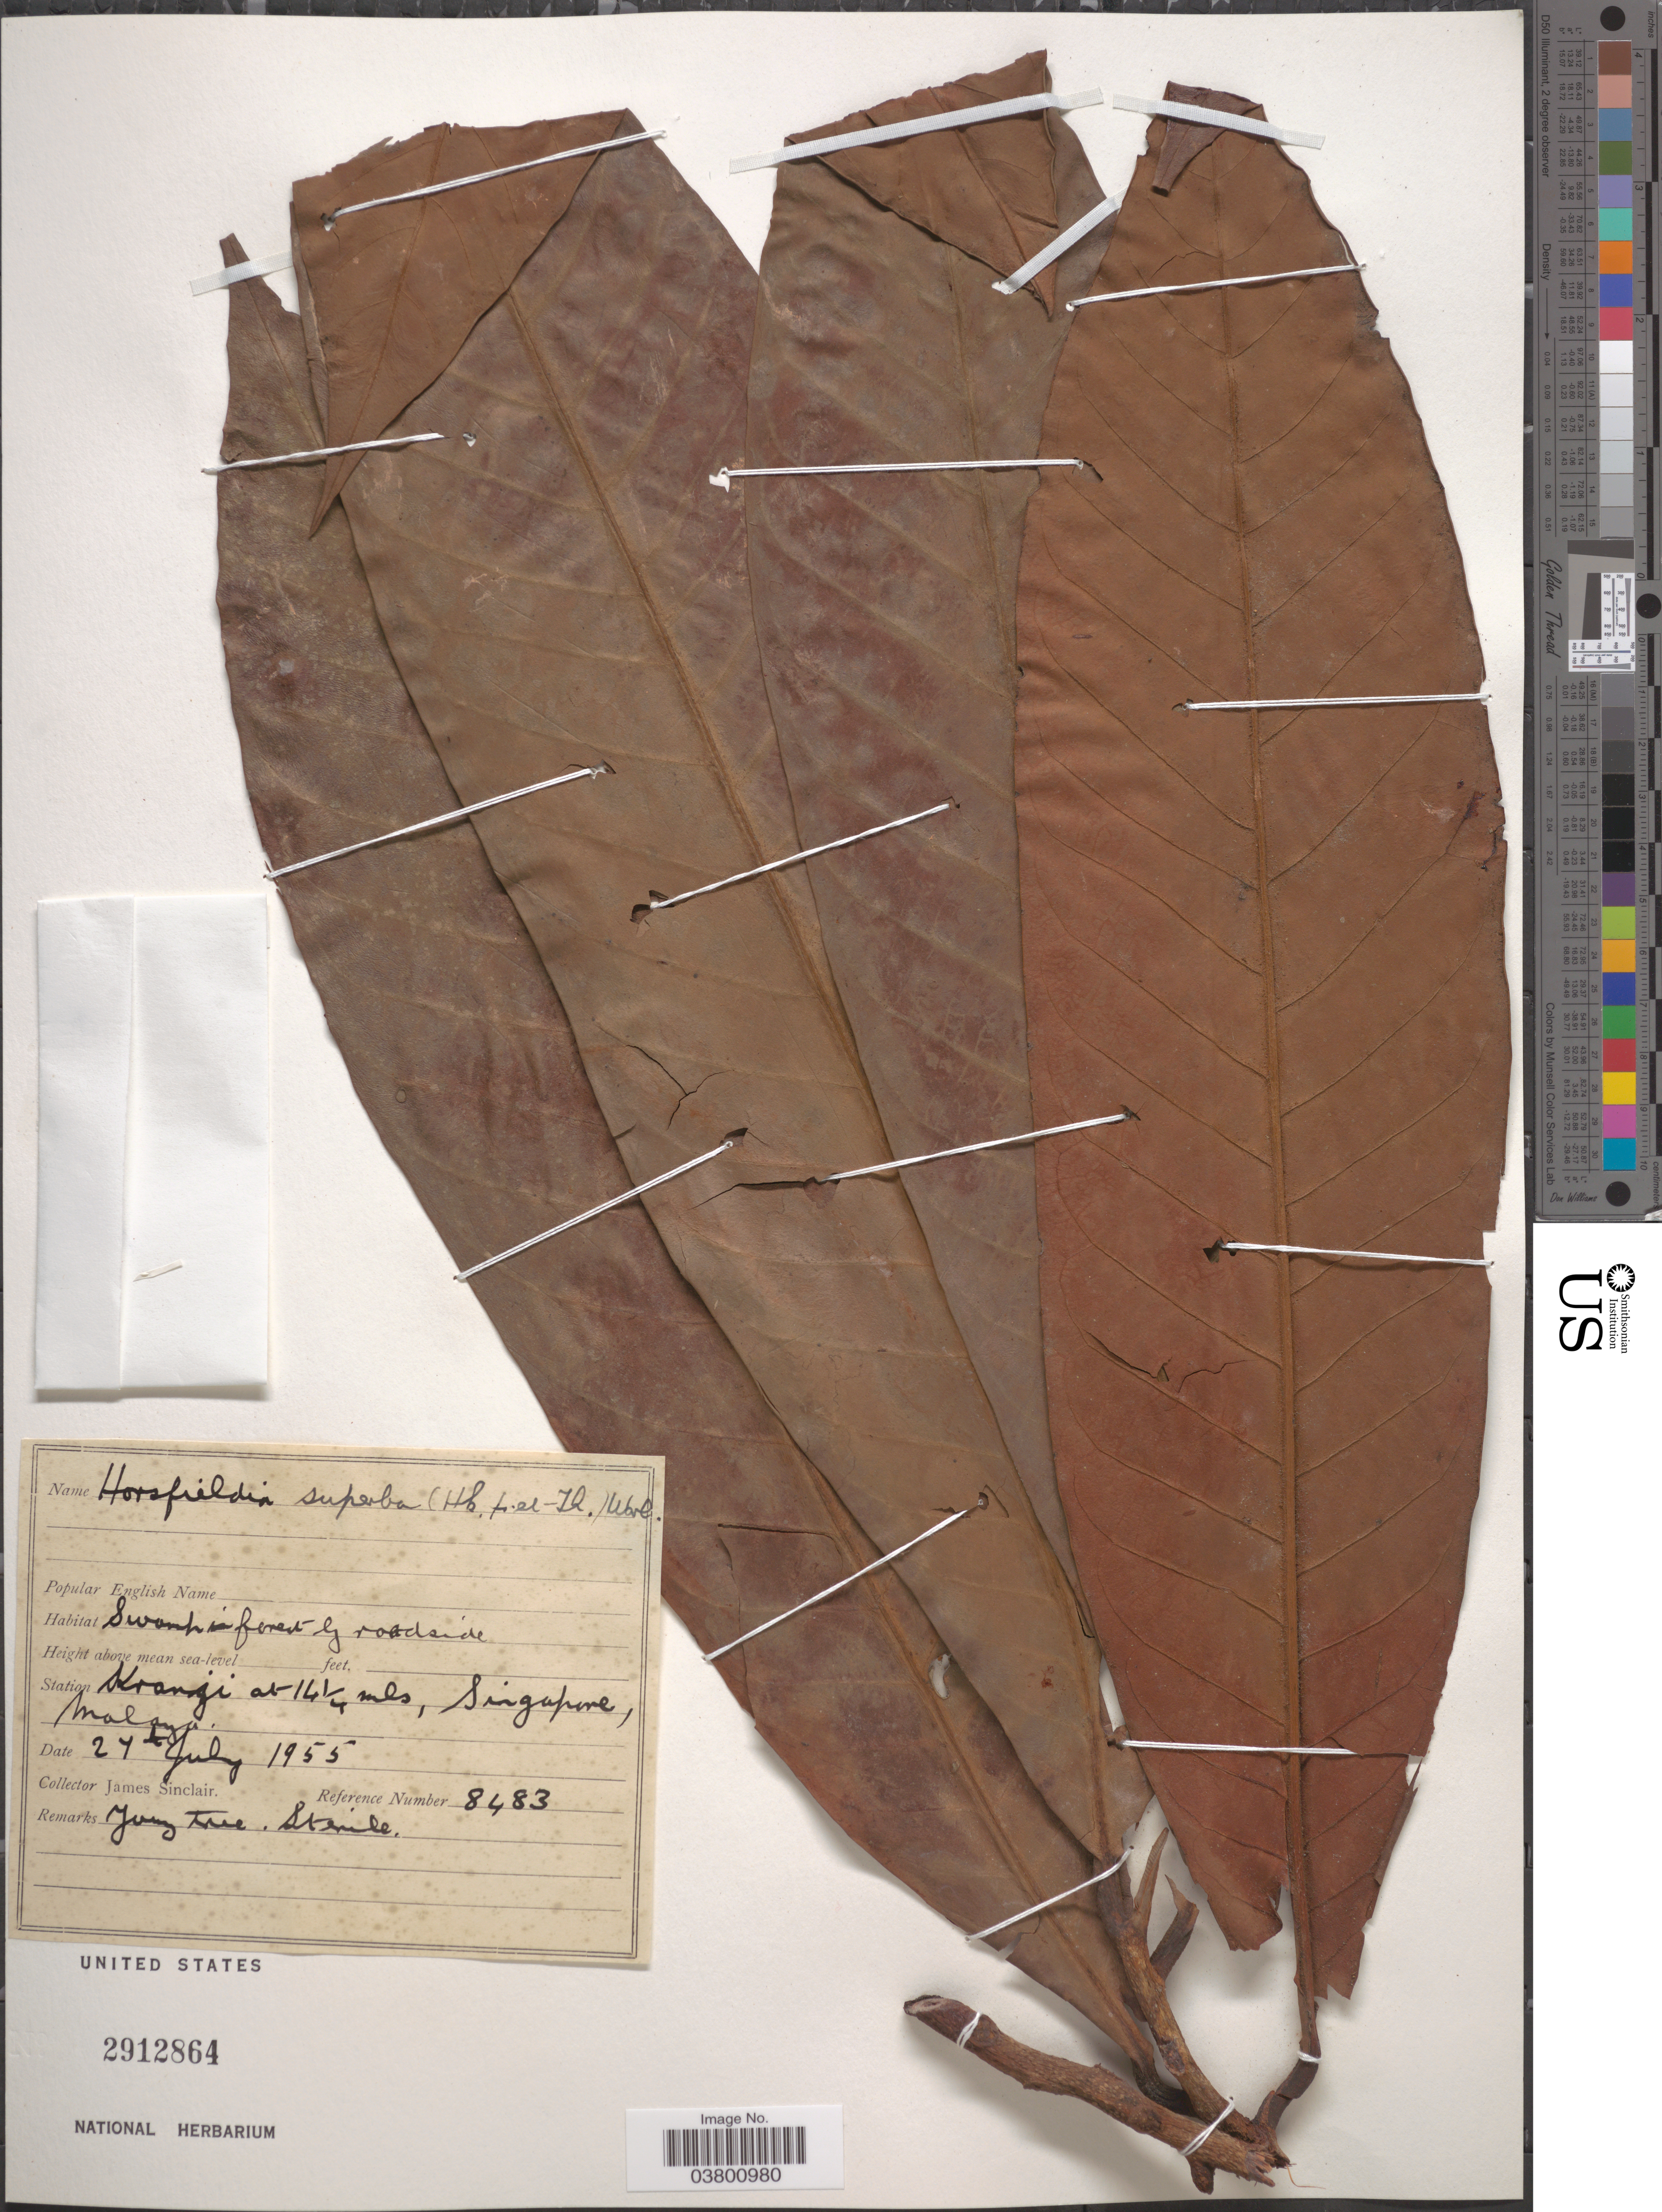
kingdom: Plantae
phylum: Tracheophyta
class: Magnoliopsida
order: Magnoliales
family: Myristicaceae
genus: Horsfieldia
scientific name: Horsfieldia superba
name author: (Hook. f. & Thomson) Warb.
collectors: J. Sinclair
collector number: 8483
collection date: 1955-07-27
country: Singapore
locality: Station Kranji at 14¼ mls, Singapore, Malaya.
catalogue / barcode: US 2912864